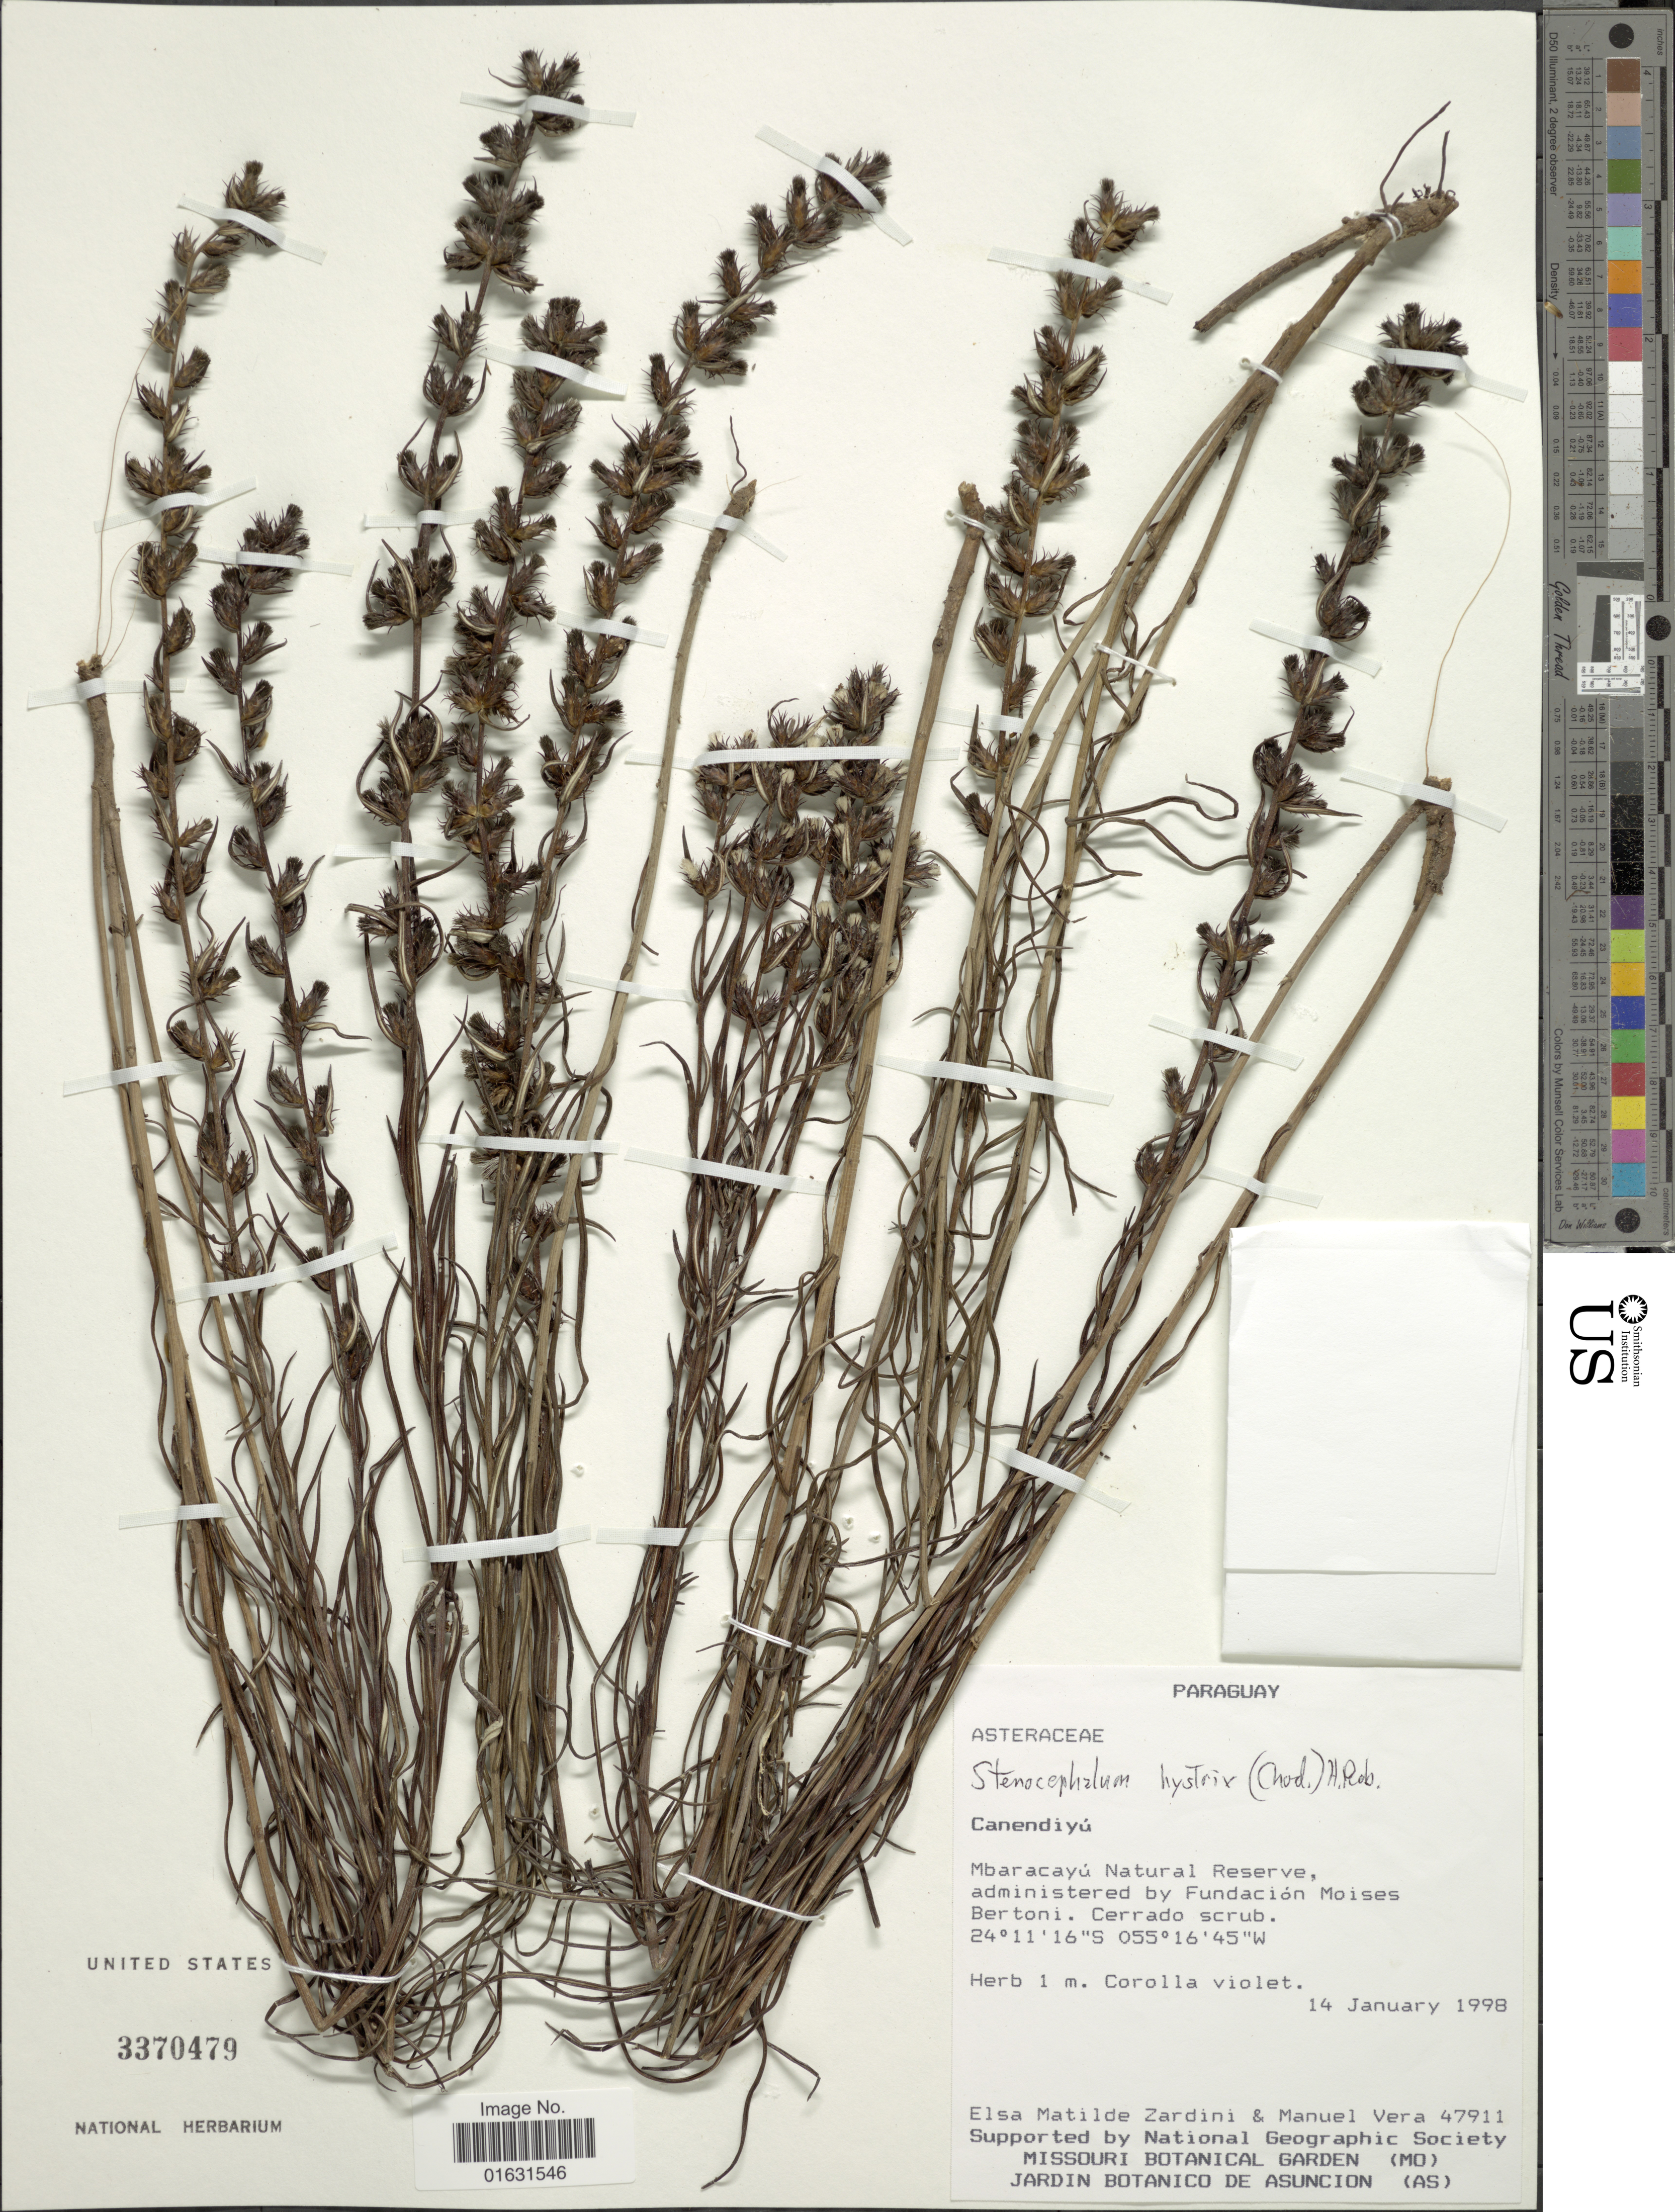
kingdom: Plantae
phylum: Tracheophyta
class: Magnoliopsida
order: Asterales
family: Asteraceae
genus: Stenocephalum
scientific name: Stenocephalum hystrix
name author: (Chodat) H. Rob.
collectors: E. M. Zardini & M. Vera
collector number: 47911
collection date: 1998-01-14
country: Paraguay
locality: Canendiyu, Mbaracayu Natural Reserve, administered by Fundacion Moises, Bertoni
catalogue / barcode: US 3370479